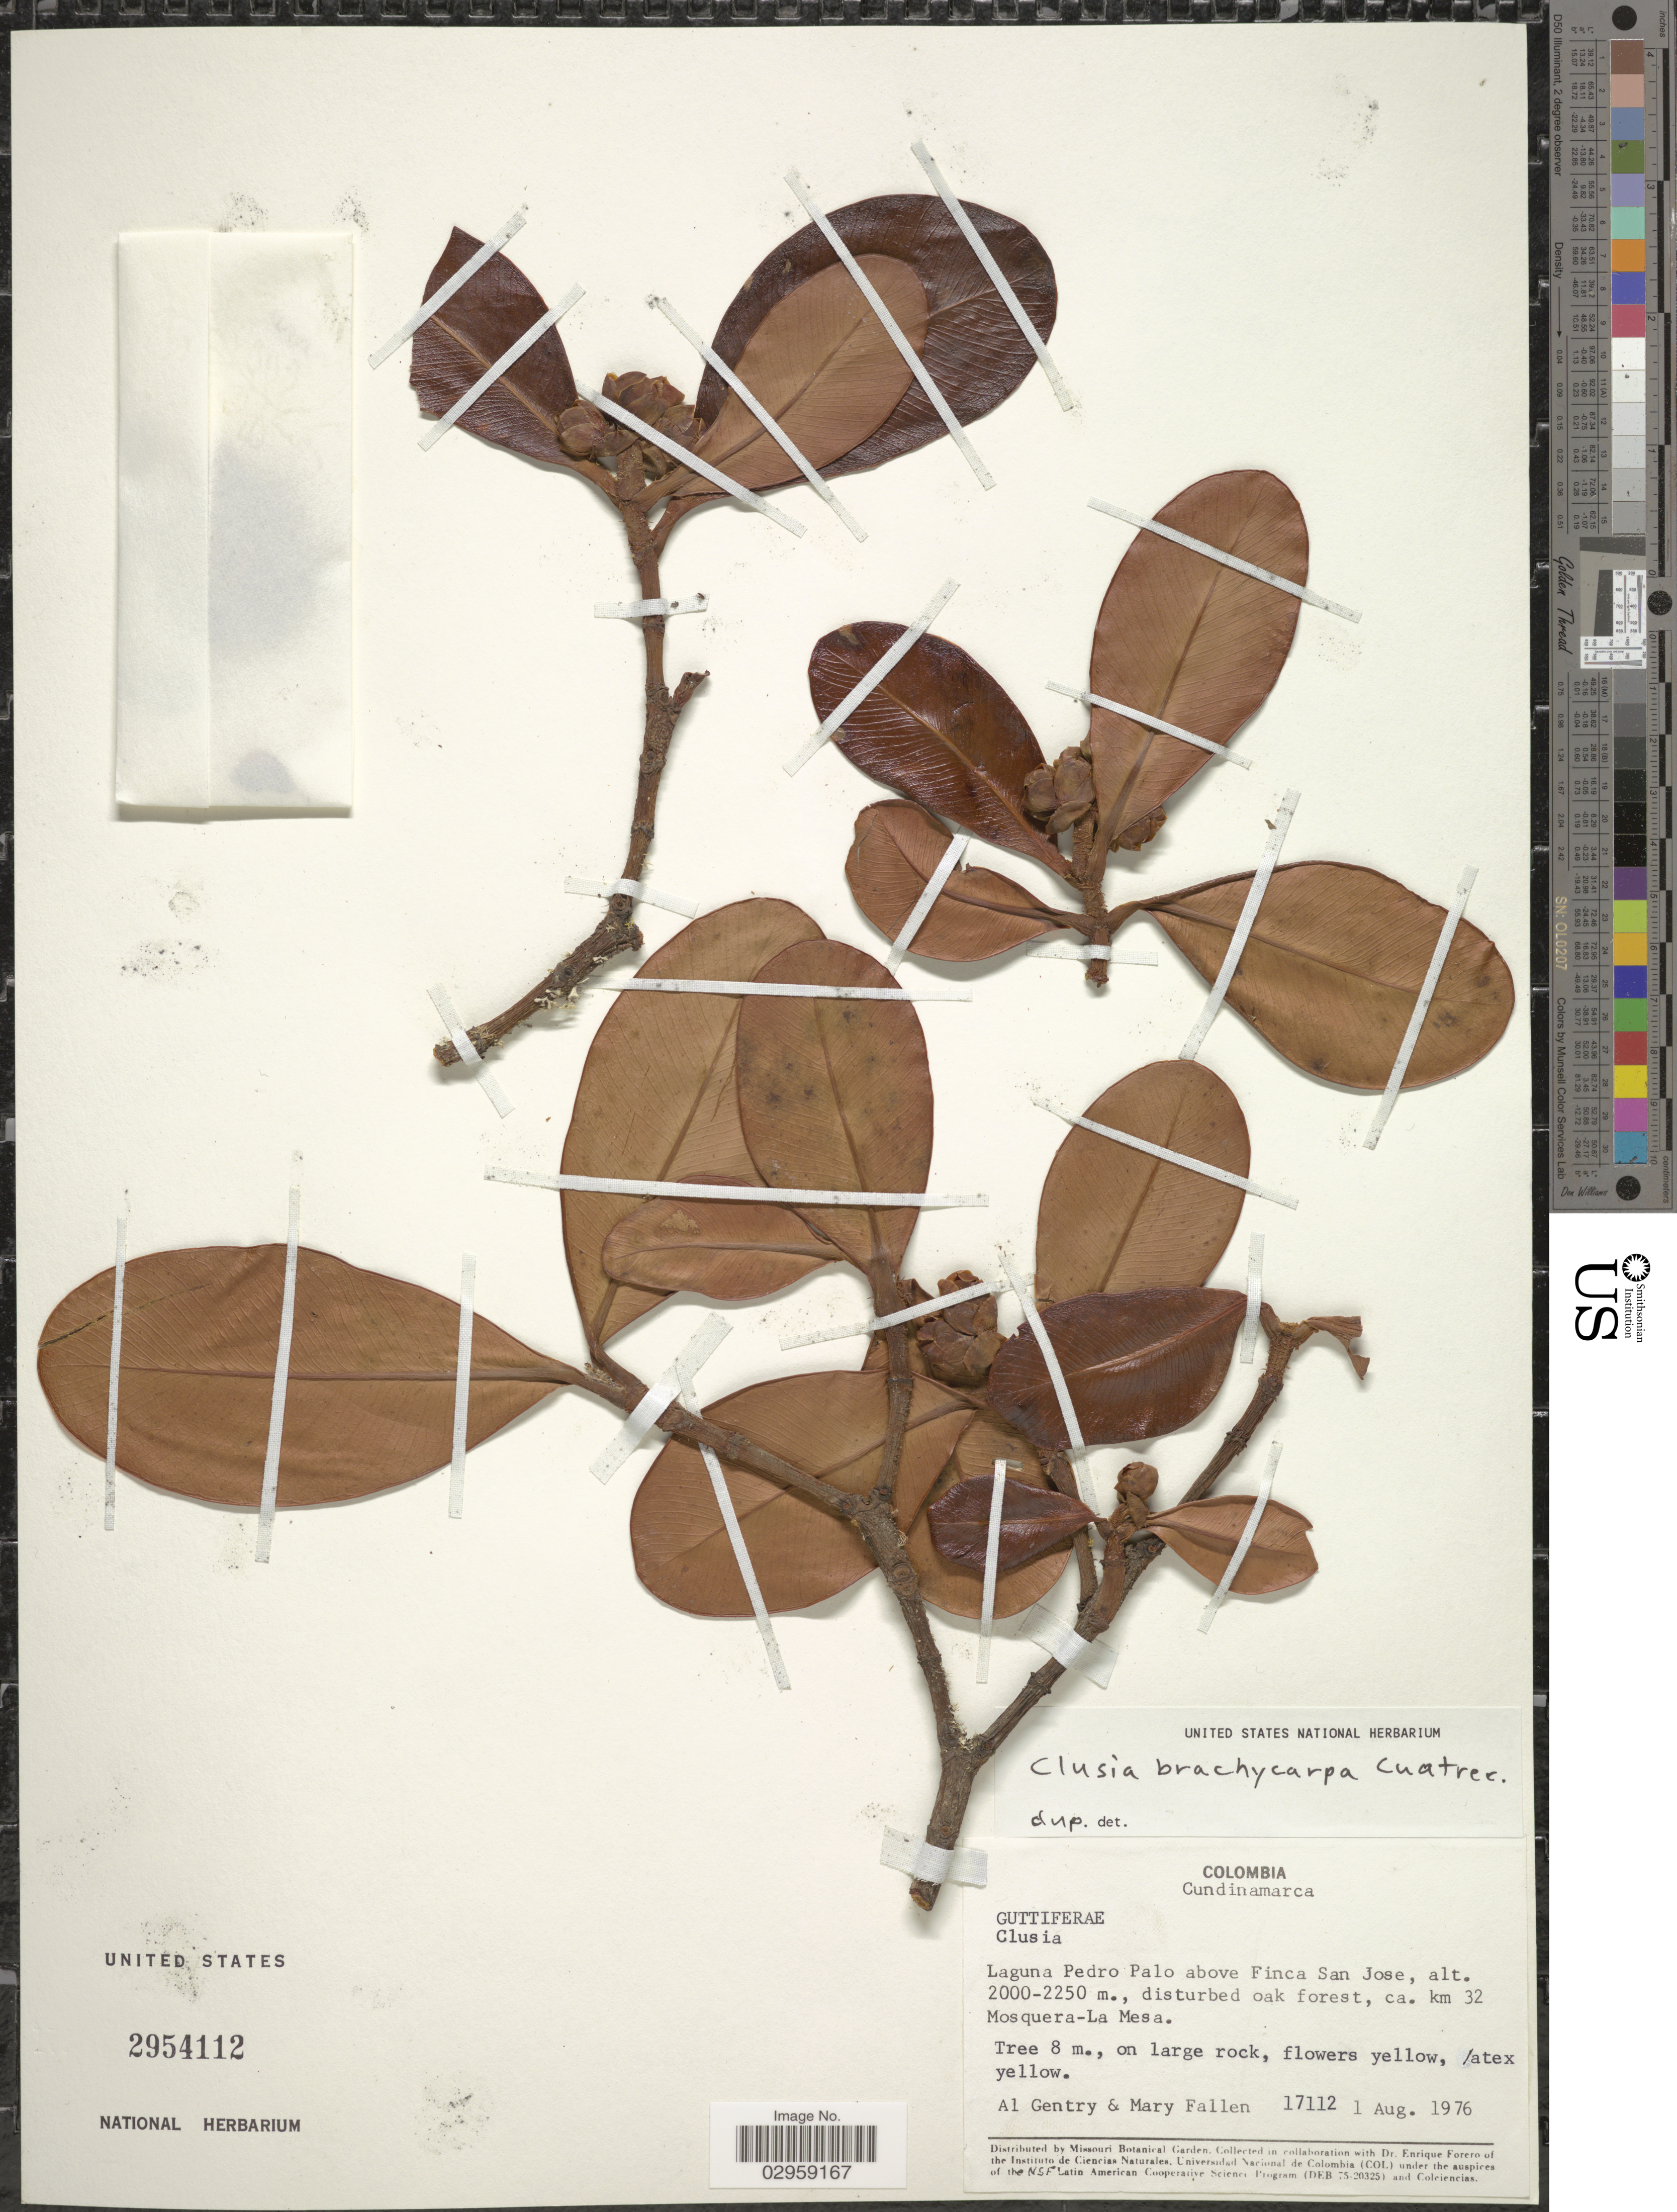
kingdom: Plantae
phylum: Tracheophyta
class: Magnoliopsida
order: Malpighiales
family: Clusiaceae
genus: Clusia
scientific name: Clusia brachycarpa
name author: Cuatrec.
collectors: A. H. Gentry & M. Fallen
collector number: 17112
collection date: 1976-08-01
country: Colombia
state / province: Cundinamarca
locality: Laguna Pedro Palo above Finca San Jose. distirbed oak forest, ca. km 32 Mosquera-La Mesa.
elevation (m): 2000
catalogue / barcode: US 2954112